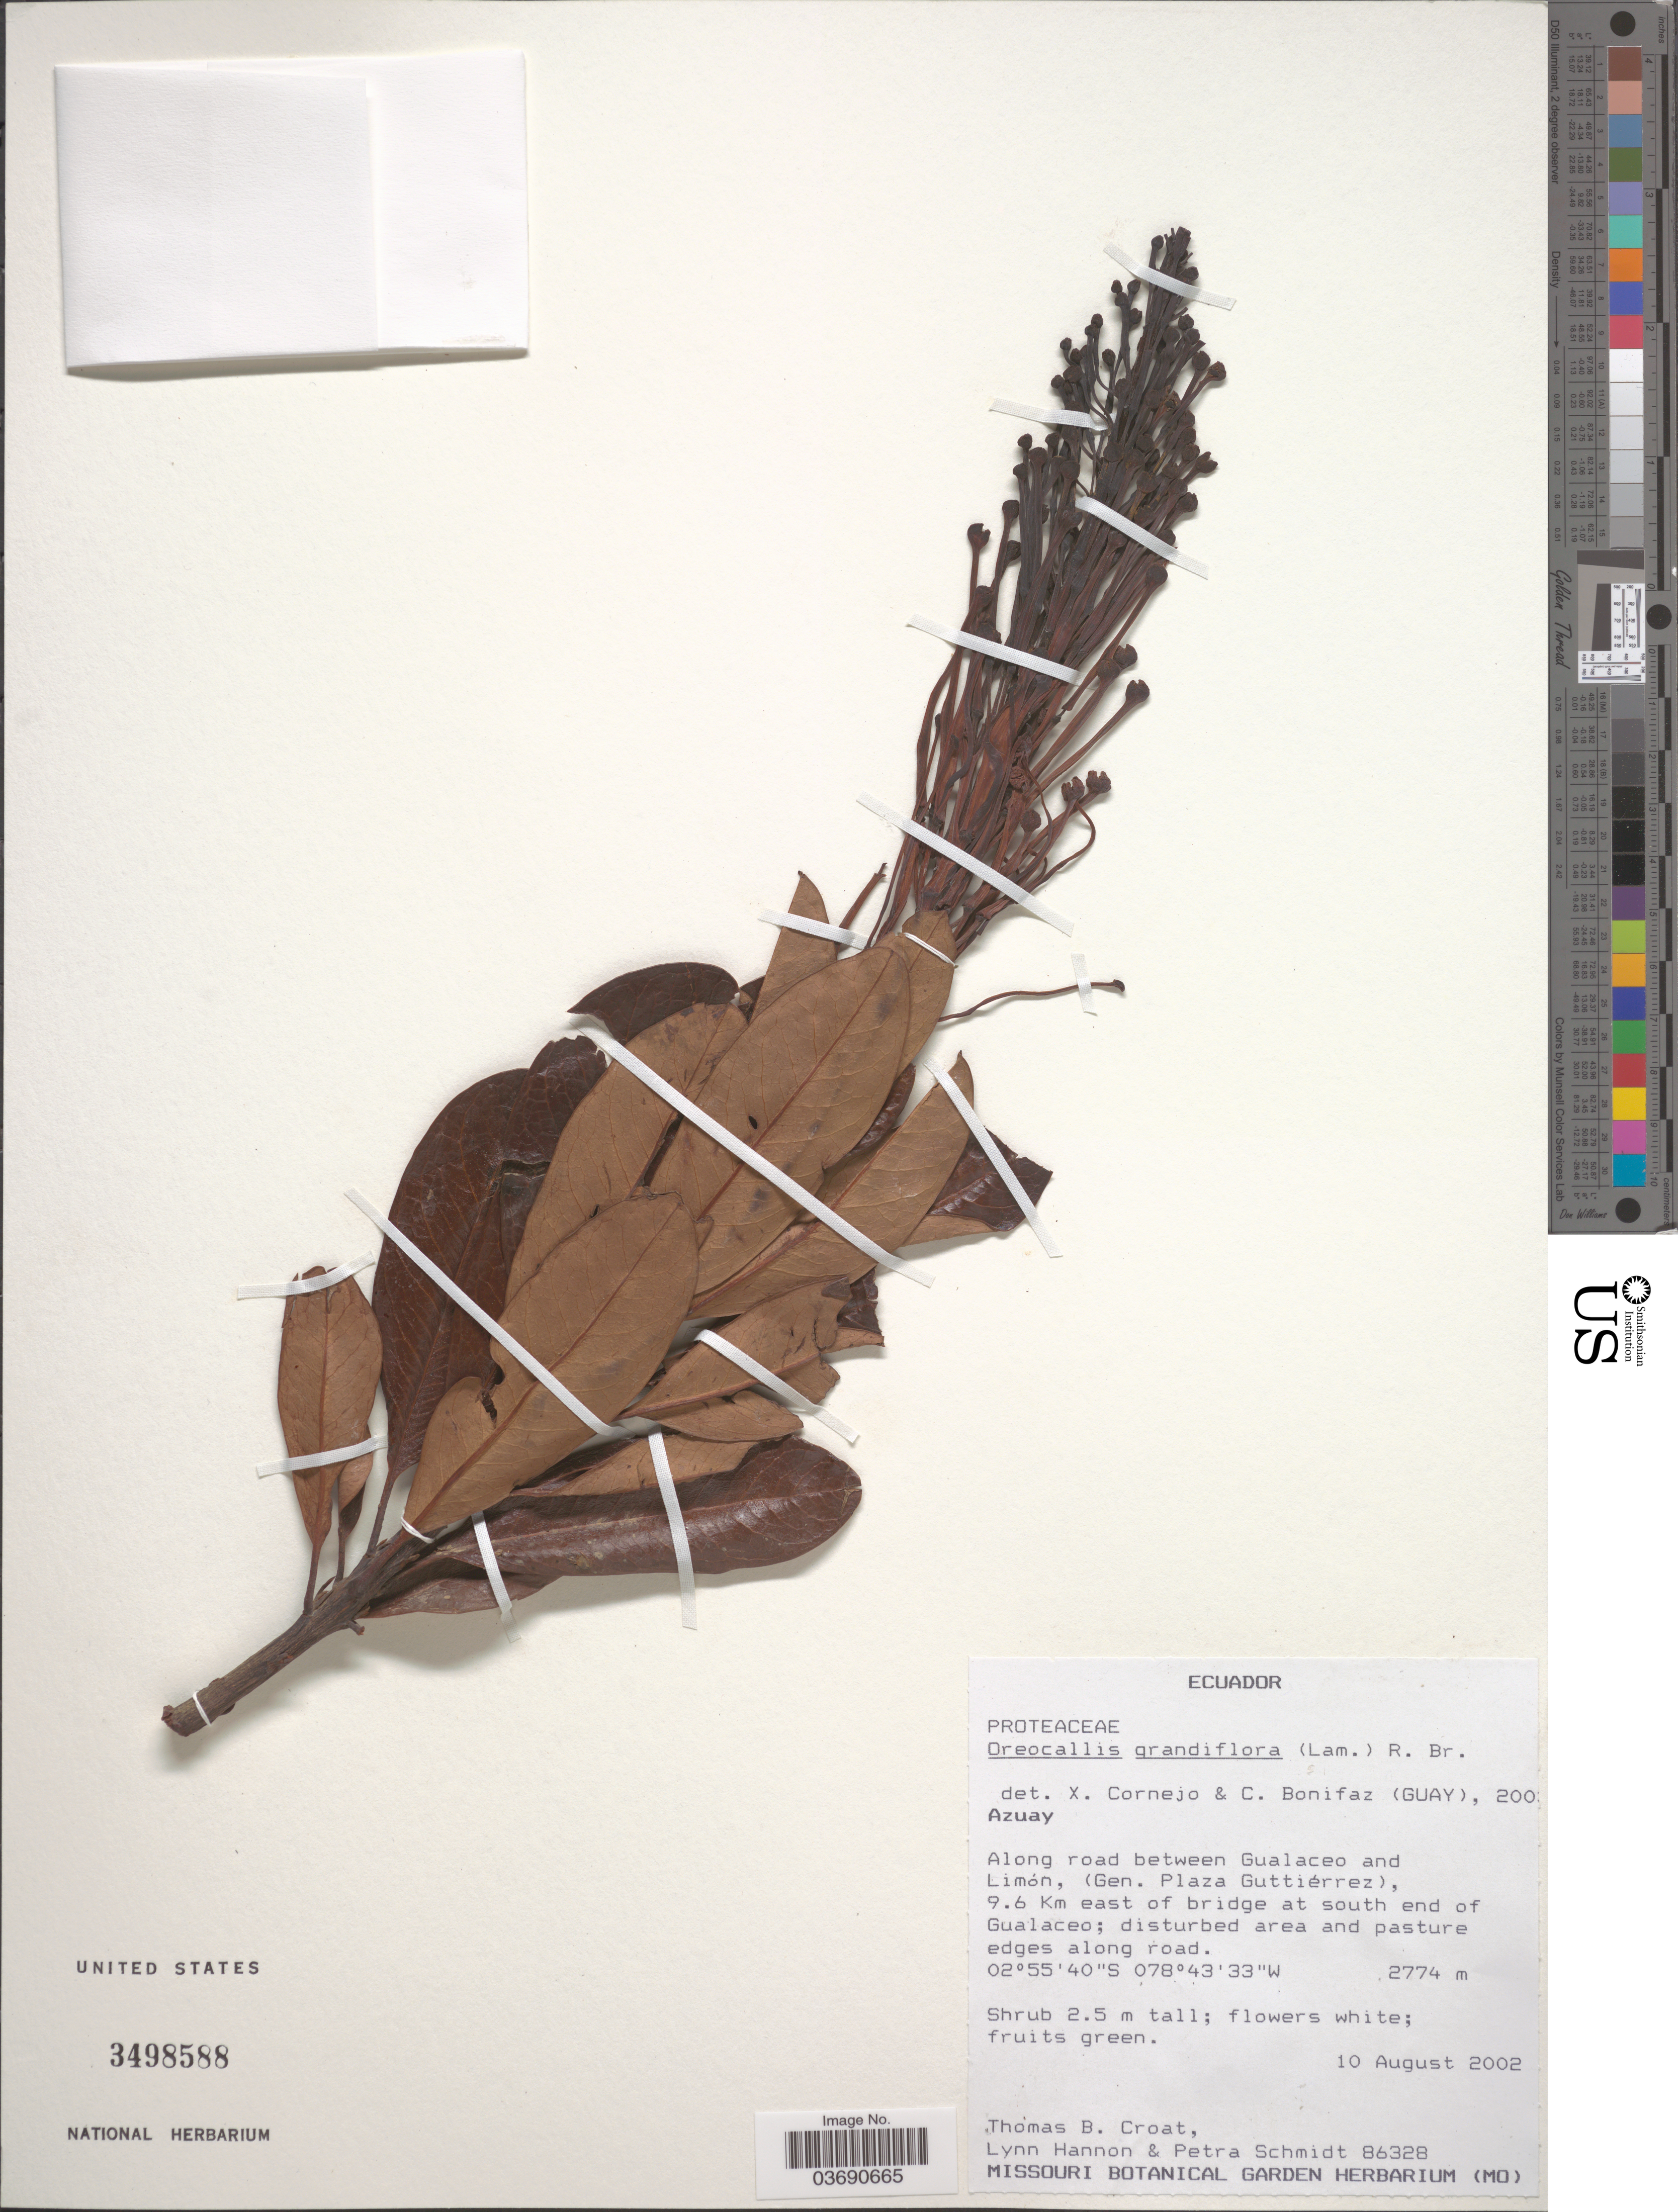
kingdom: Plantae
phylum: Tracheophyta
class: Magnoliopsida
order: Proteales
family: Proteaceae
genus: Oreocallis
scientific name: Oreocallis grandiflora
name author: (Lam.) R. Br.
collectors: T. B. Croat, L. Hannon & P. Schmidt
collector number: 86328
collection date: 2002-08-10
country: Ecuador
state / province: Azuay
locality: Along road between Gualaceo and Limón, (Gen. Plaza Guttiérrez), 9.6 Km east of bridge at south end of Gualaceo.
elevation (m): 2774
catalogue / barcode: US 3498588